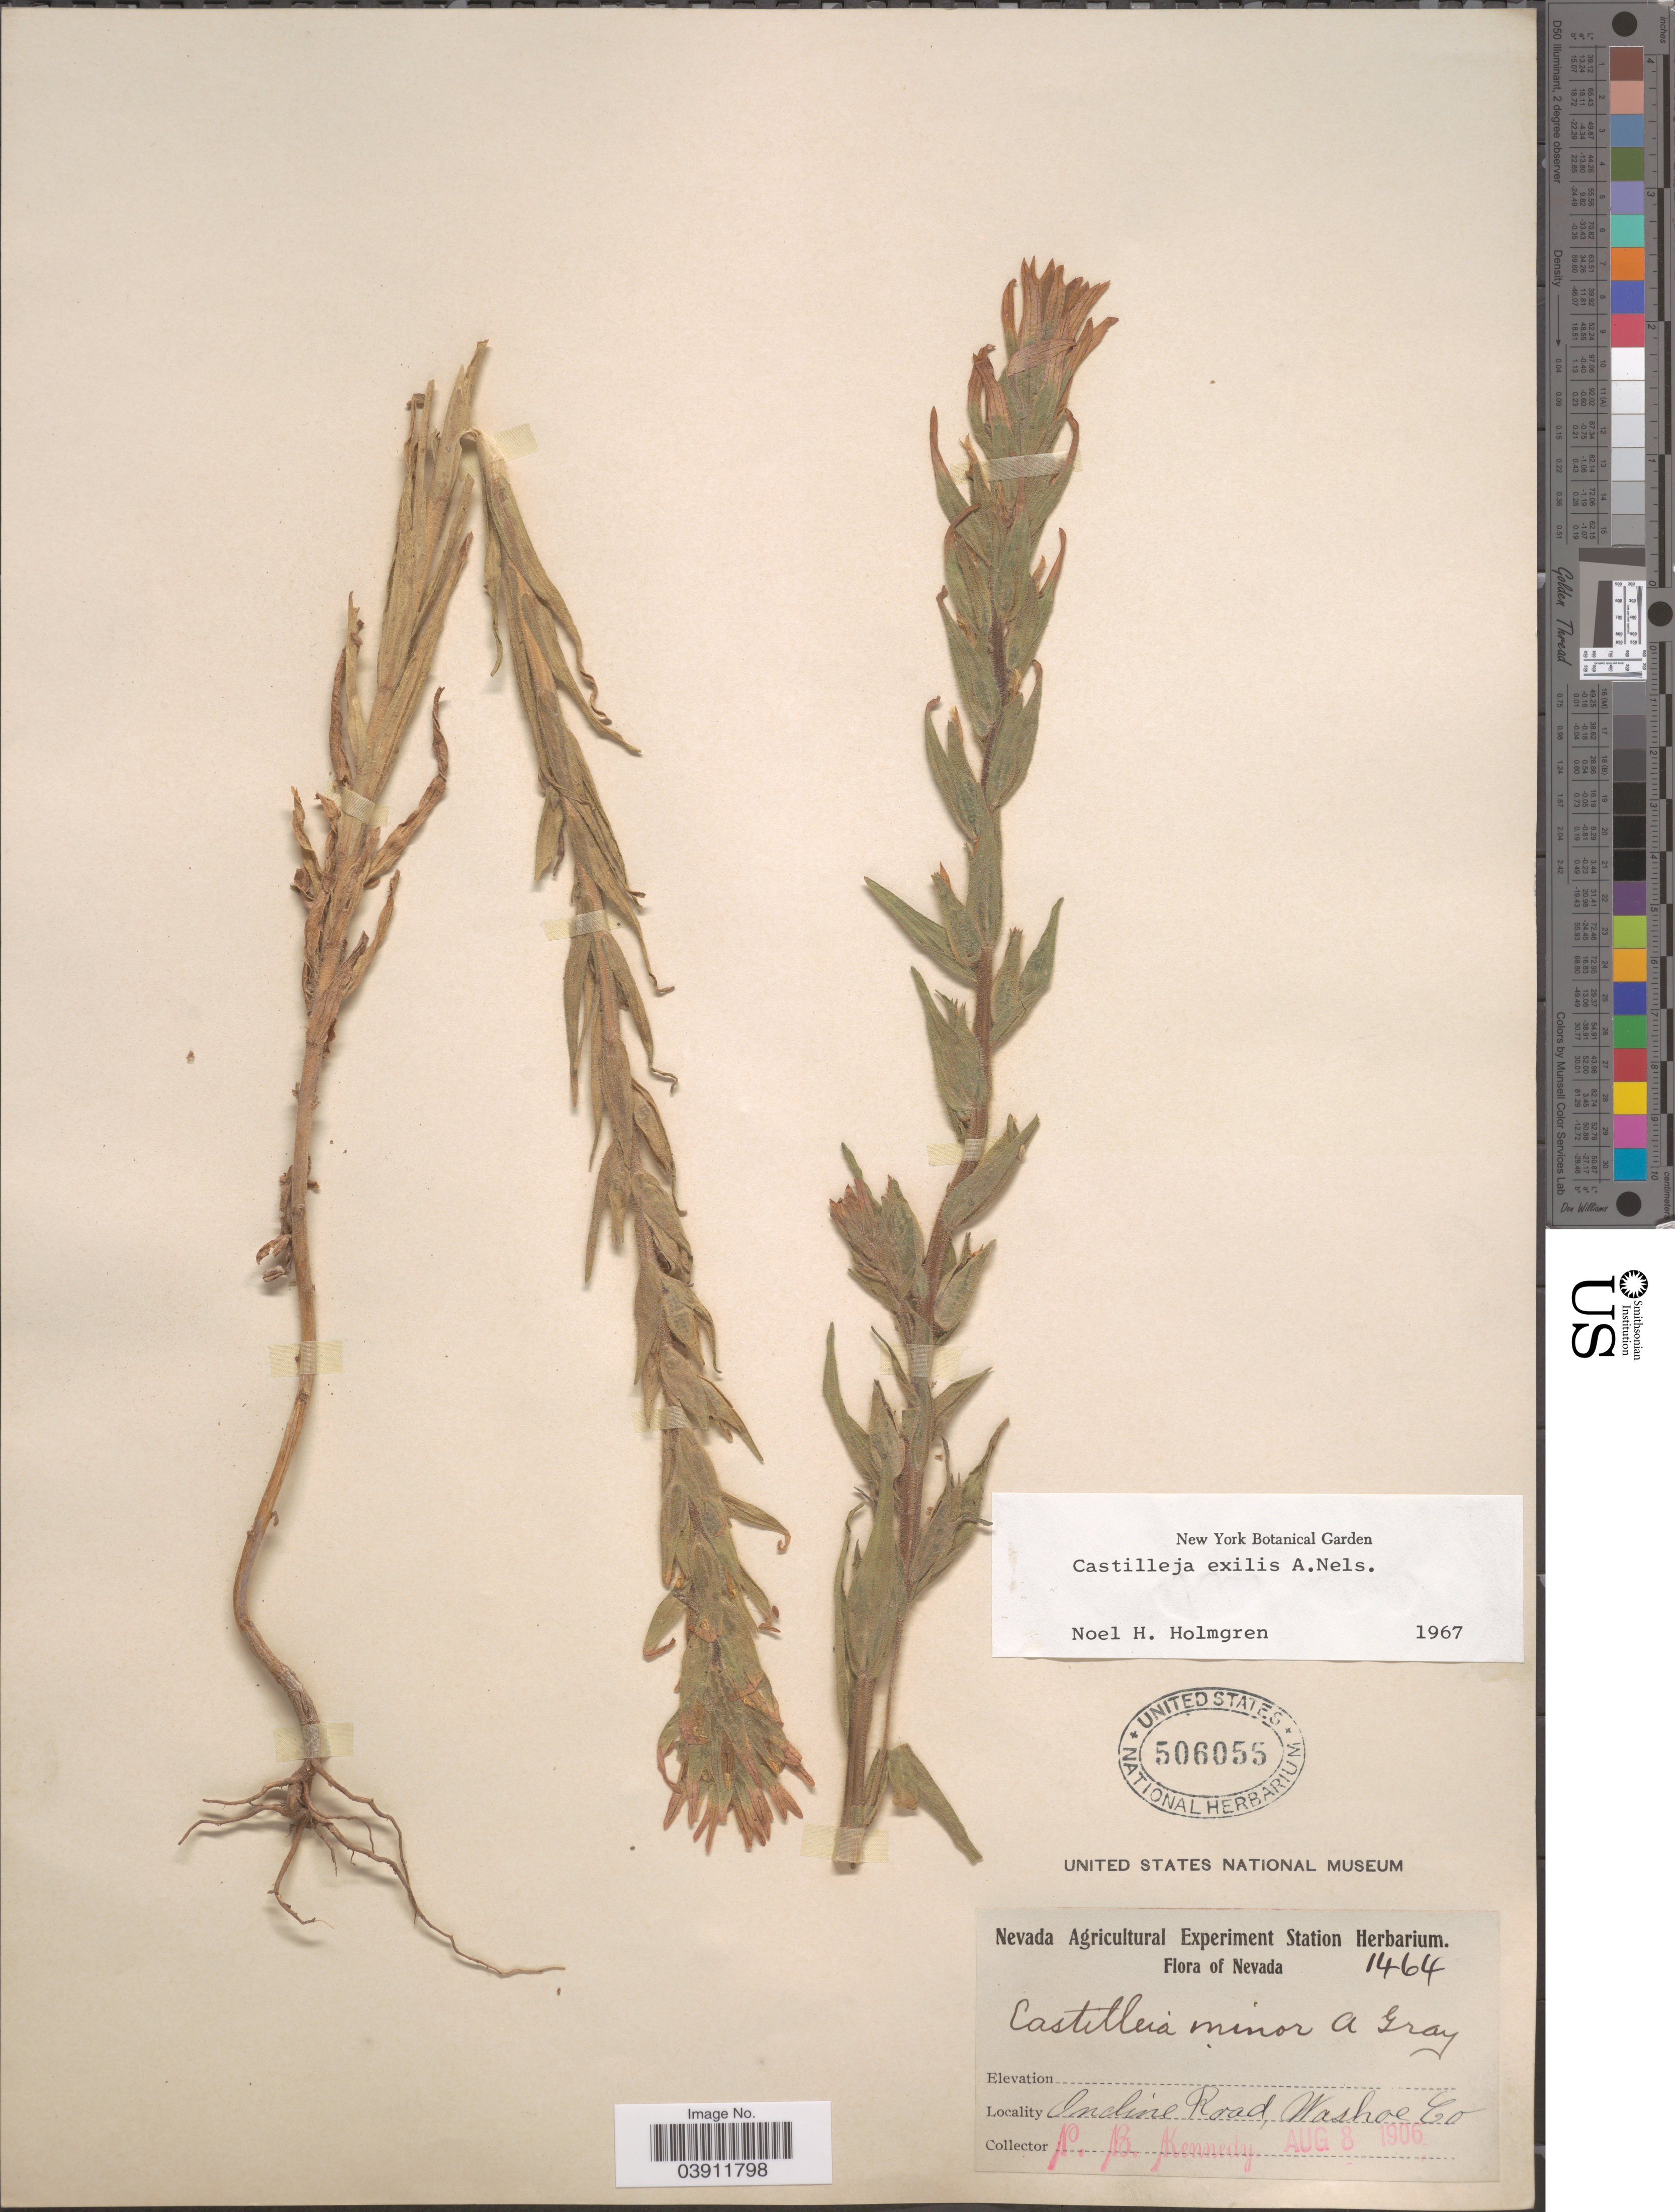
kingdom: Plantae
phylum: Tracheophyta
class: Magnoliopsida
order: Lamiales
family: Orobanchaceae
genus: Castilleja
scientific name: Castilleja exilis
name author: A. Nelson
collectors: N. Kennedy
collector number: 1464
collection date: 1906-08-08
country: United States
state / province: Nevada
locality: Indine Road, Washoe Co.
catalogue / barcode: US 506055